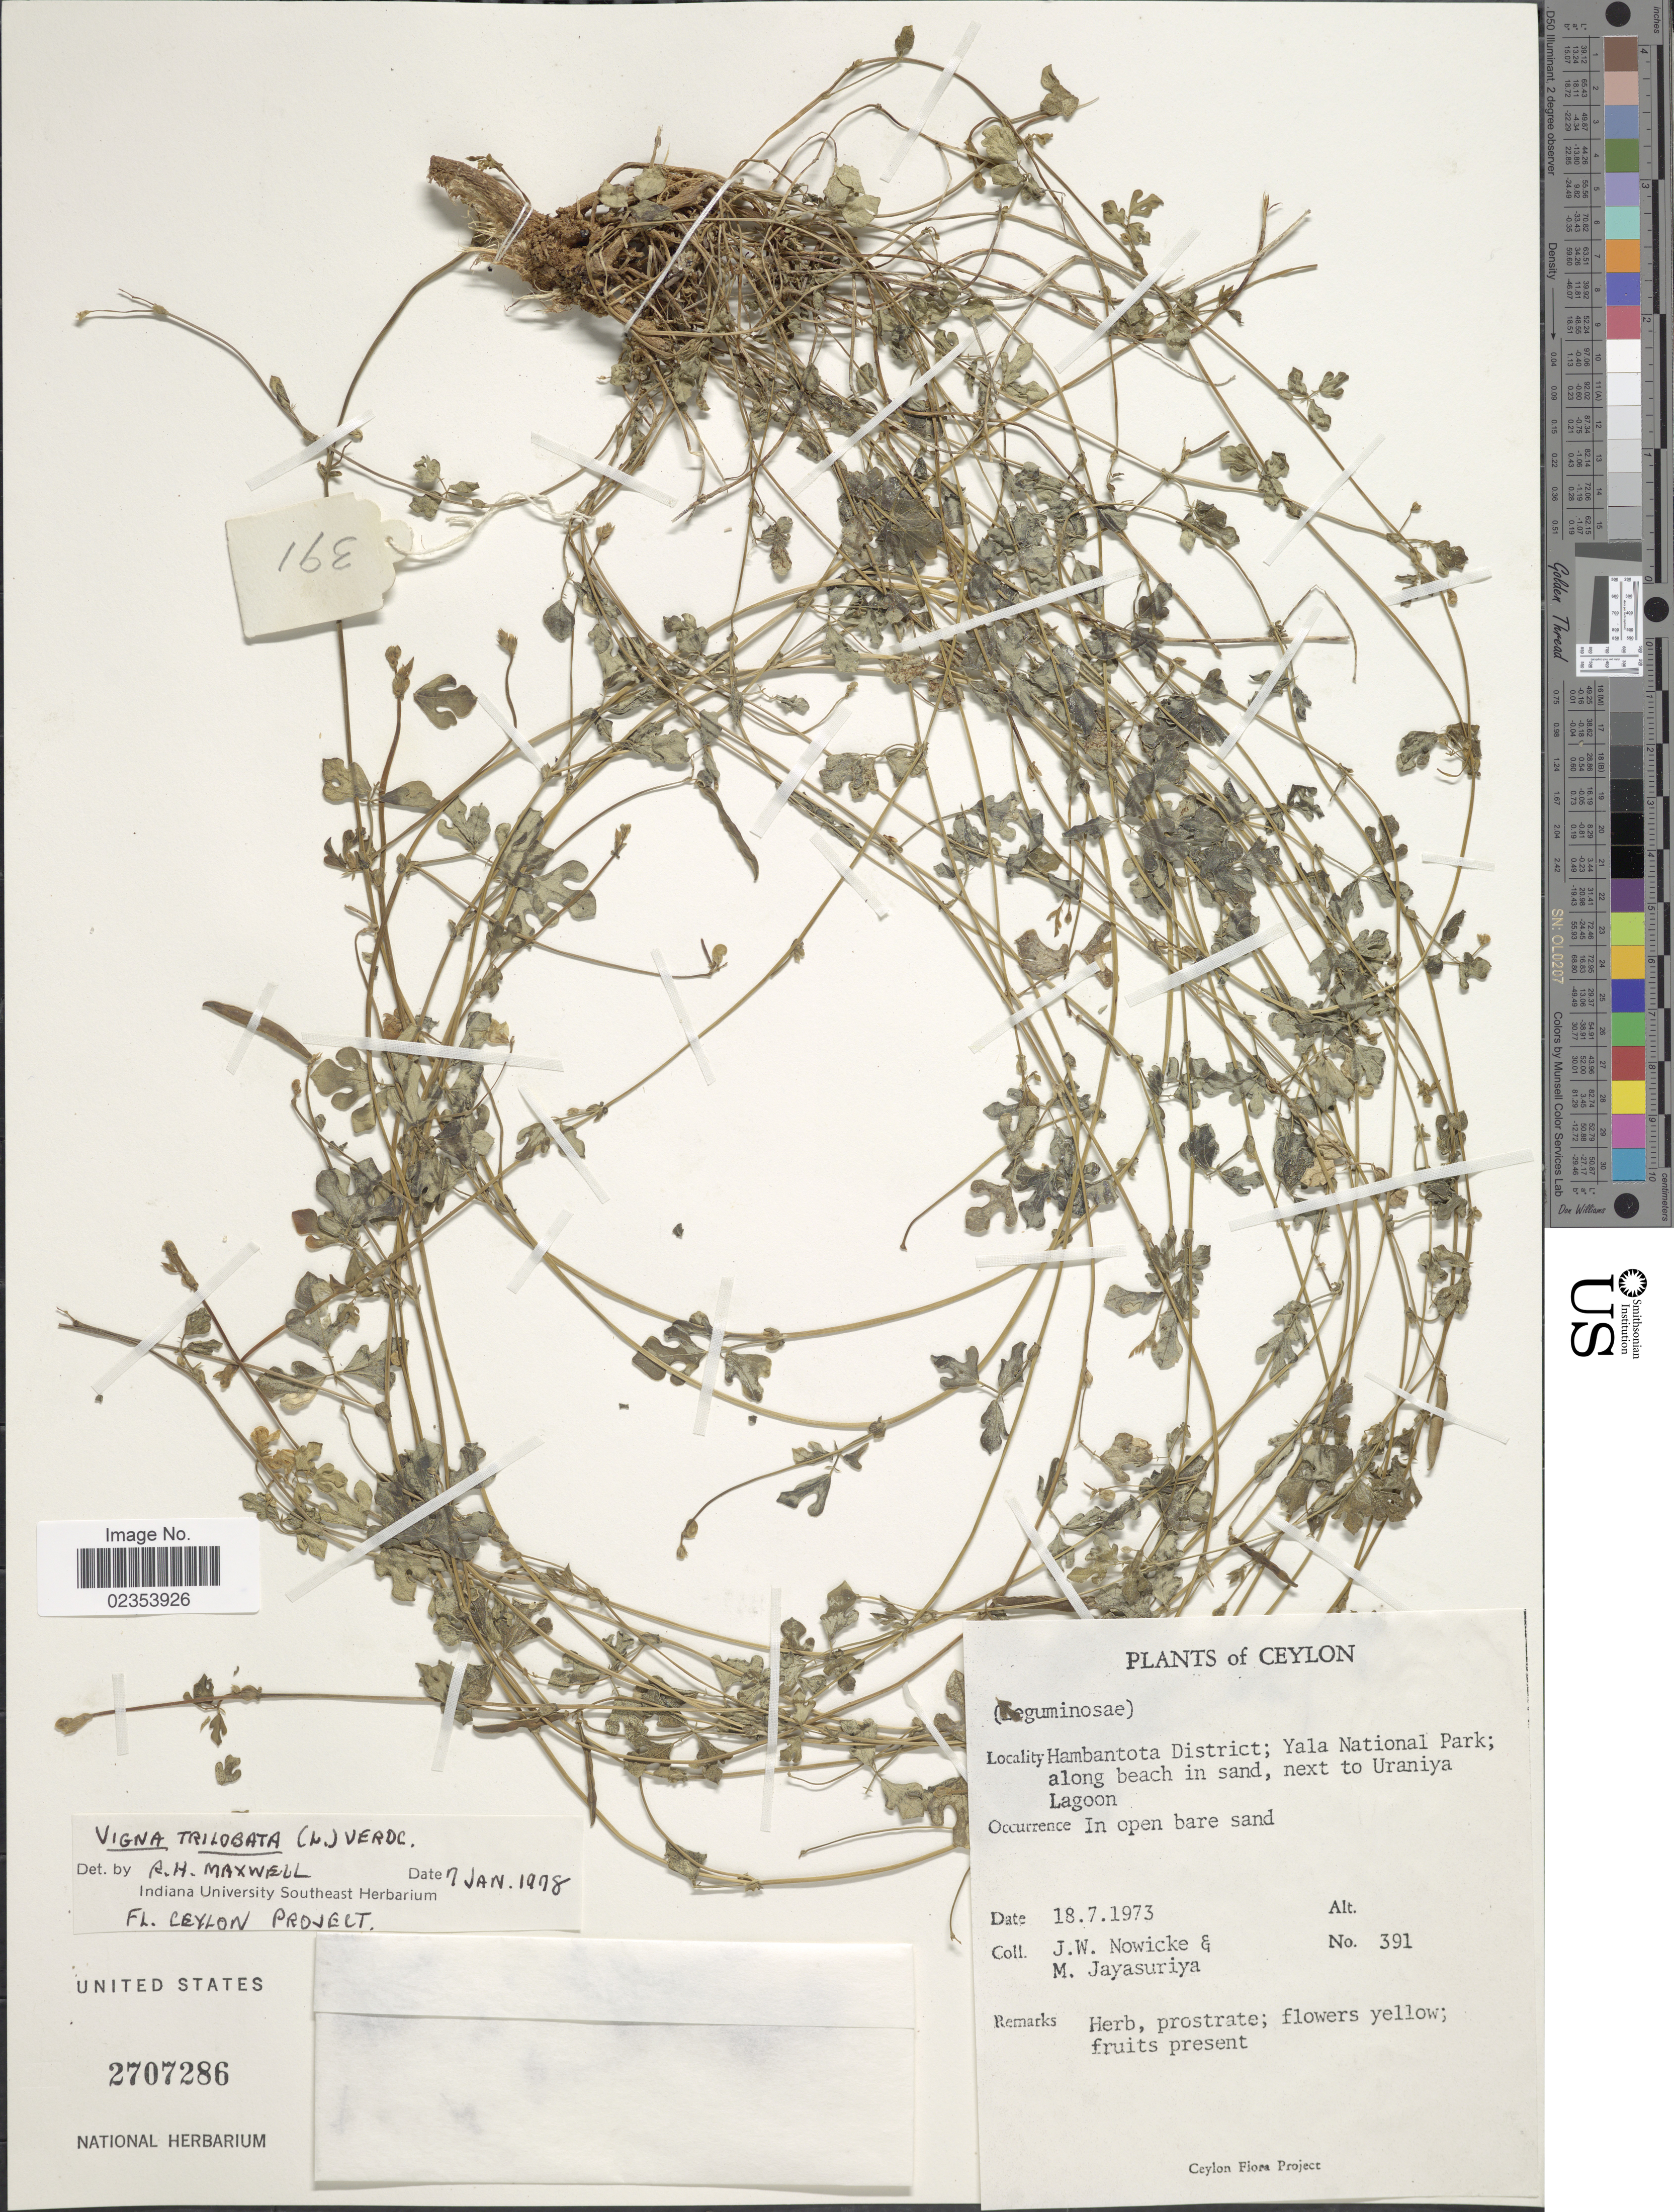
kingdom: Plantae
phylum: Tracheophyta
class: Magnoliopsida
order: Fabales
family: Fabaceae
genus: Vigna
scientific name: Vigna trilobata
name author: (L.) Verdc.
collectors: J. W. Nowicke & M. Jayasuriya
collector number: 391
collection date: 1973-07-18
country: Sri Lanka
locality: Ceylon. Hambantota District; Yala National Park; along beach in sand, next to Uraniya Lagoon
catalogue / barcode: US 2707286